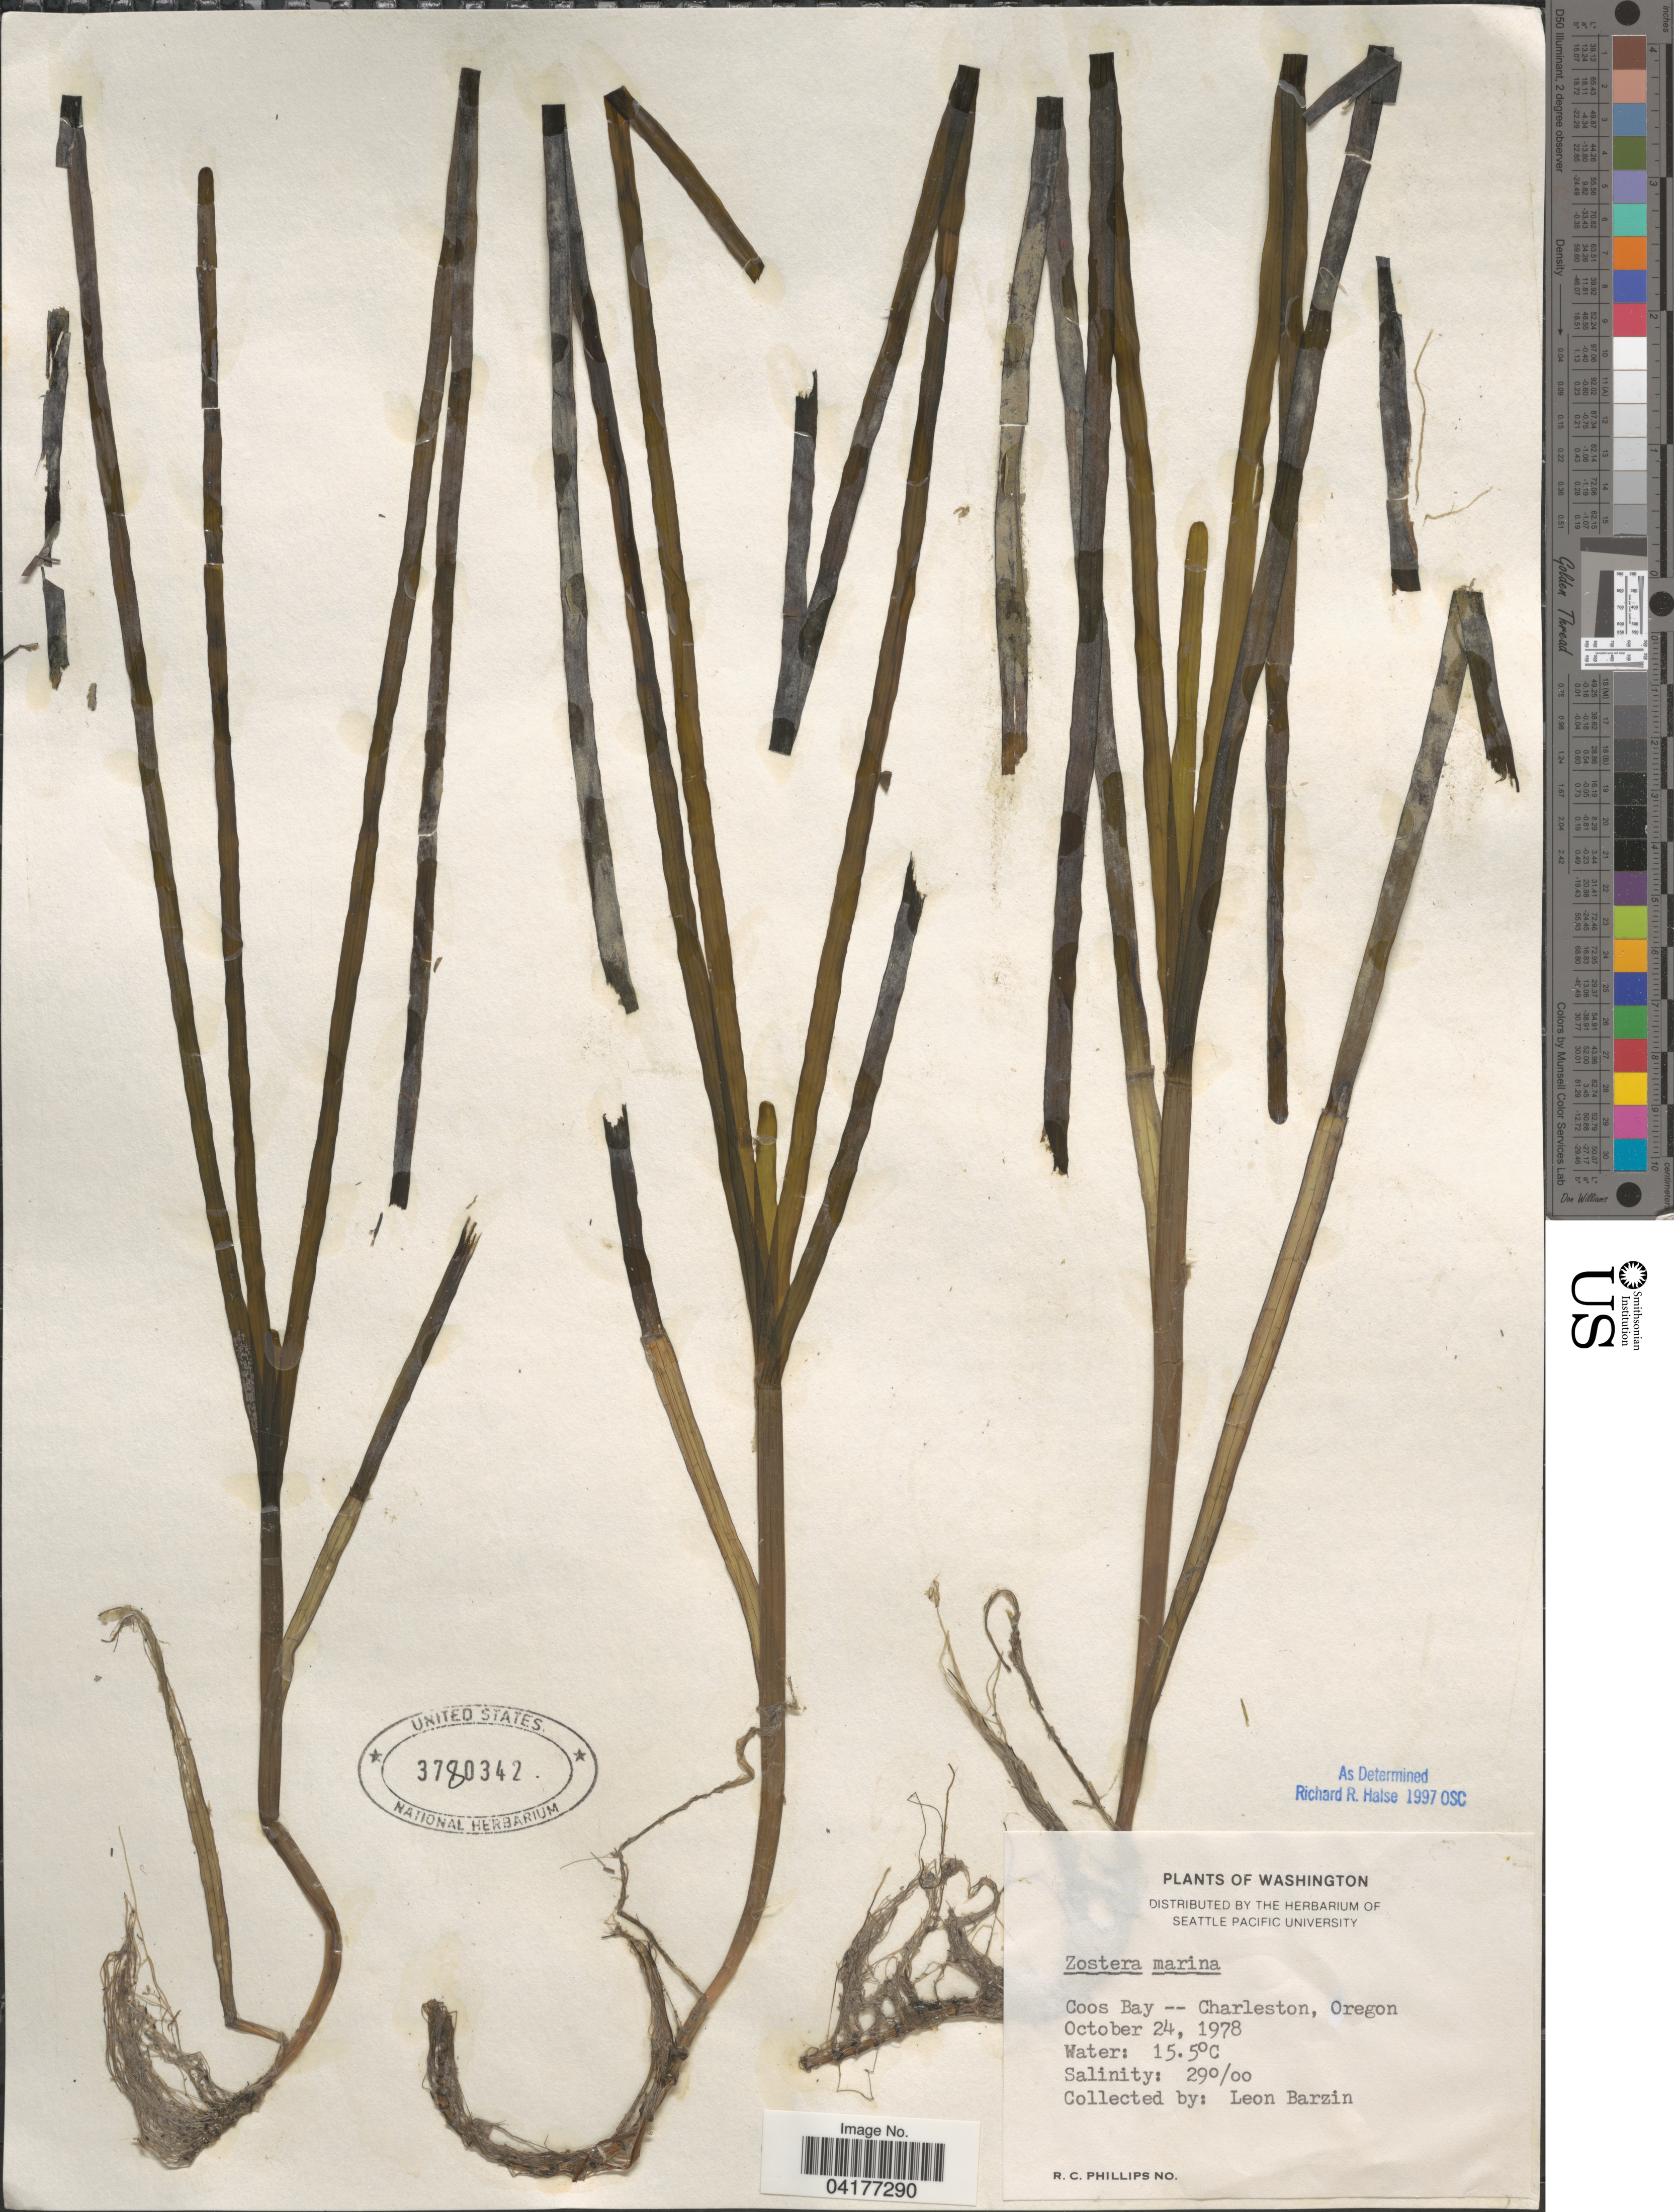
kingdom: Plantae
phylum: Tracheophyta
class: Liliopsida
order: Alismatales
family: Zosteraceae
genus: Zostera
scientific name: Zostera marina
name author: L.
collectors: L. Barzin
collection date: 1978-10-24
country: United States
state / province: Oregon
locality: Coos Bay -- Charleston.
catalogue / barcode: US 3780342